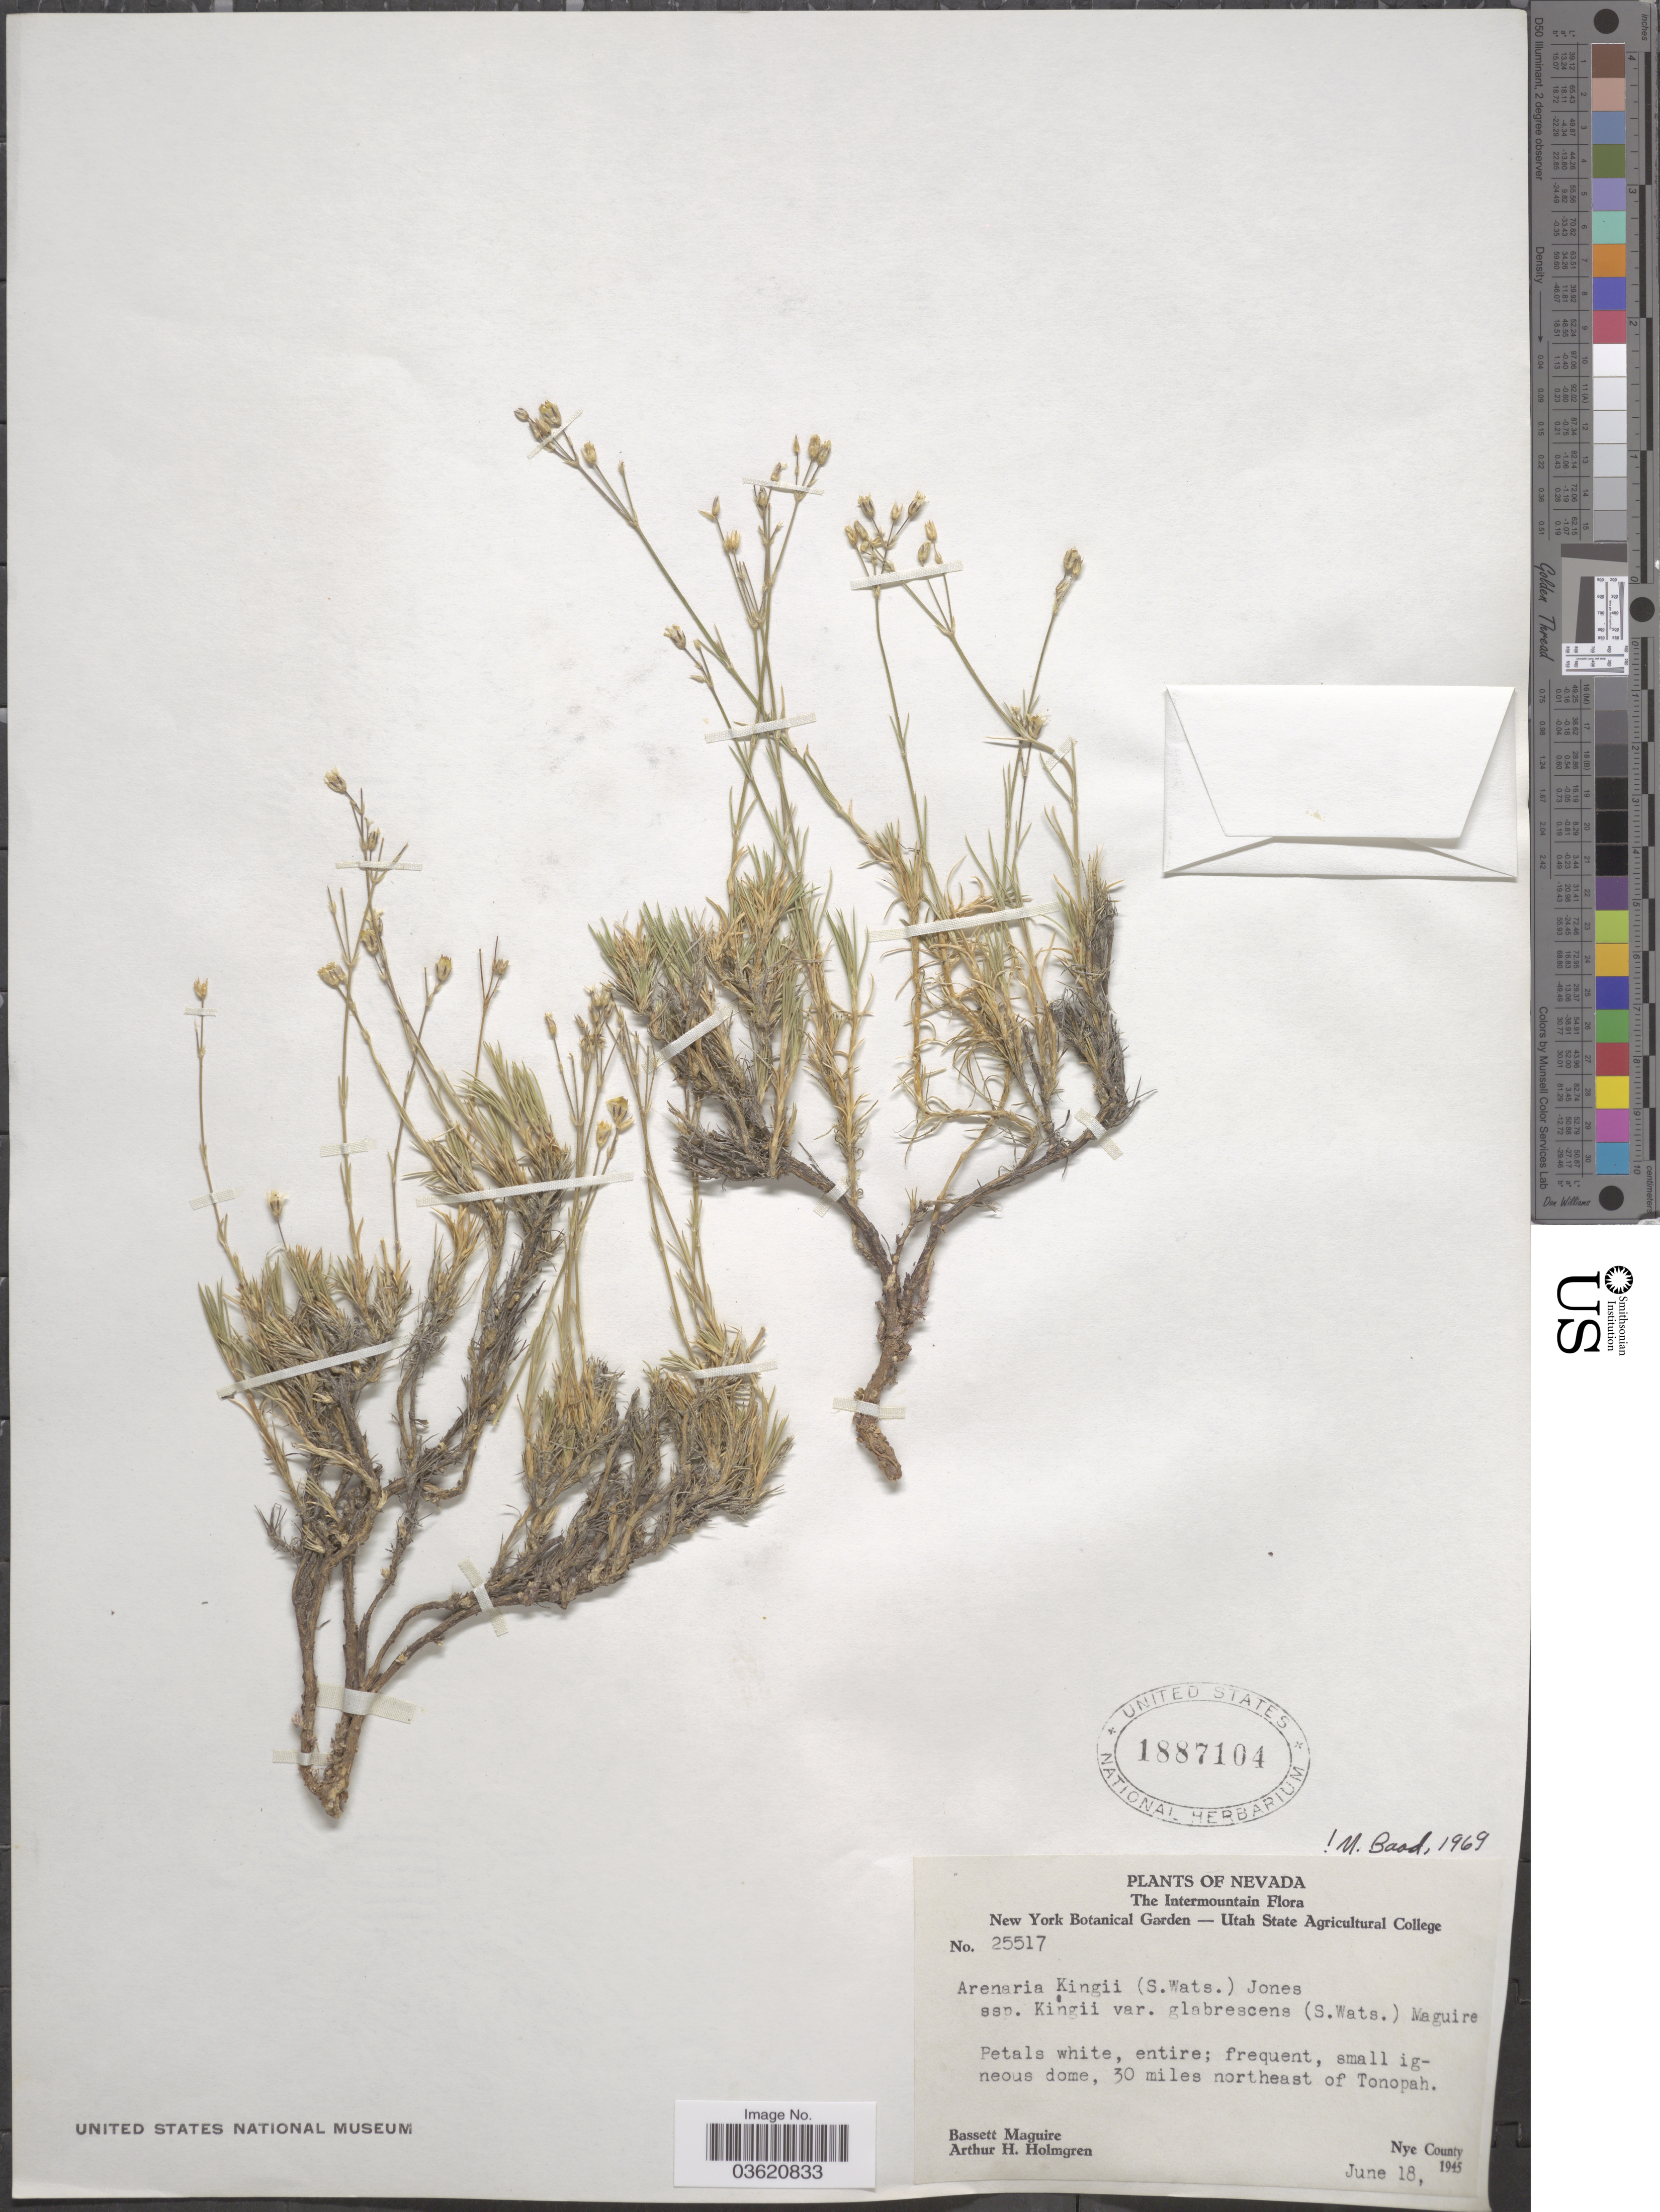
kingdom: Plantae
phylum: Tracheophyta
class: Magnoliopsida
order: Caryophyllales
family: Caryophyllaceae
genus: Eremogone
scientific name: Eremogone kingii var. glabrescens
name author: (S. Watson) Dorn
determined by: U.S. National Herbarium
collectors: B. Maguire & A. H. Holmgren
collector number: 25517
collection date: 1945-06-18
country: United States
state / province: Nevada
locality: The Intermountain. 30 miles northeast of Tonopah. Nye County.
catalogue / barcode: US 1887104